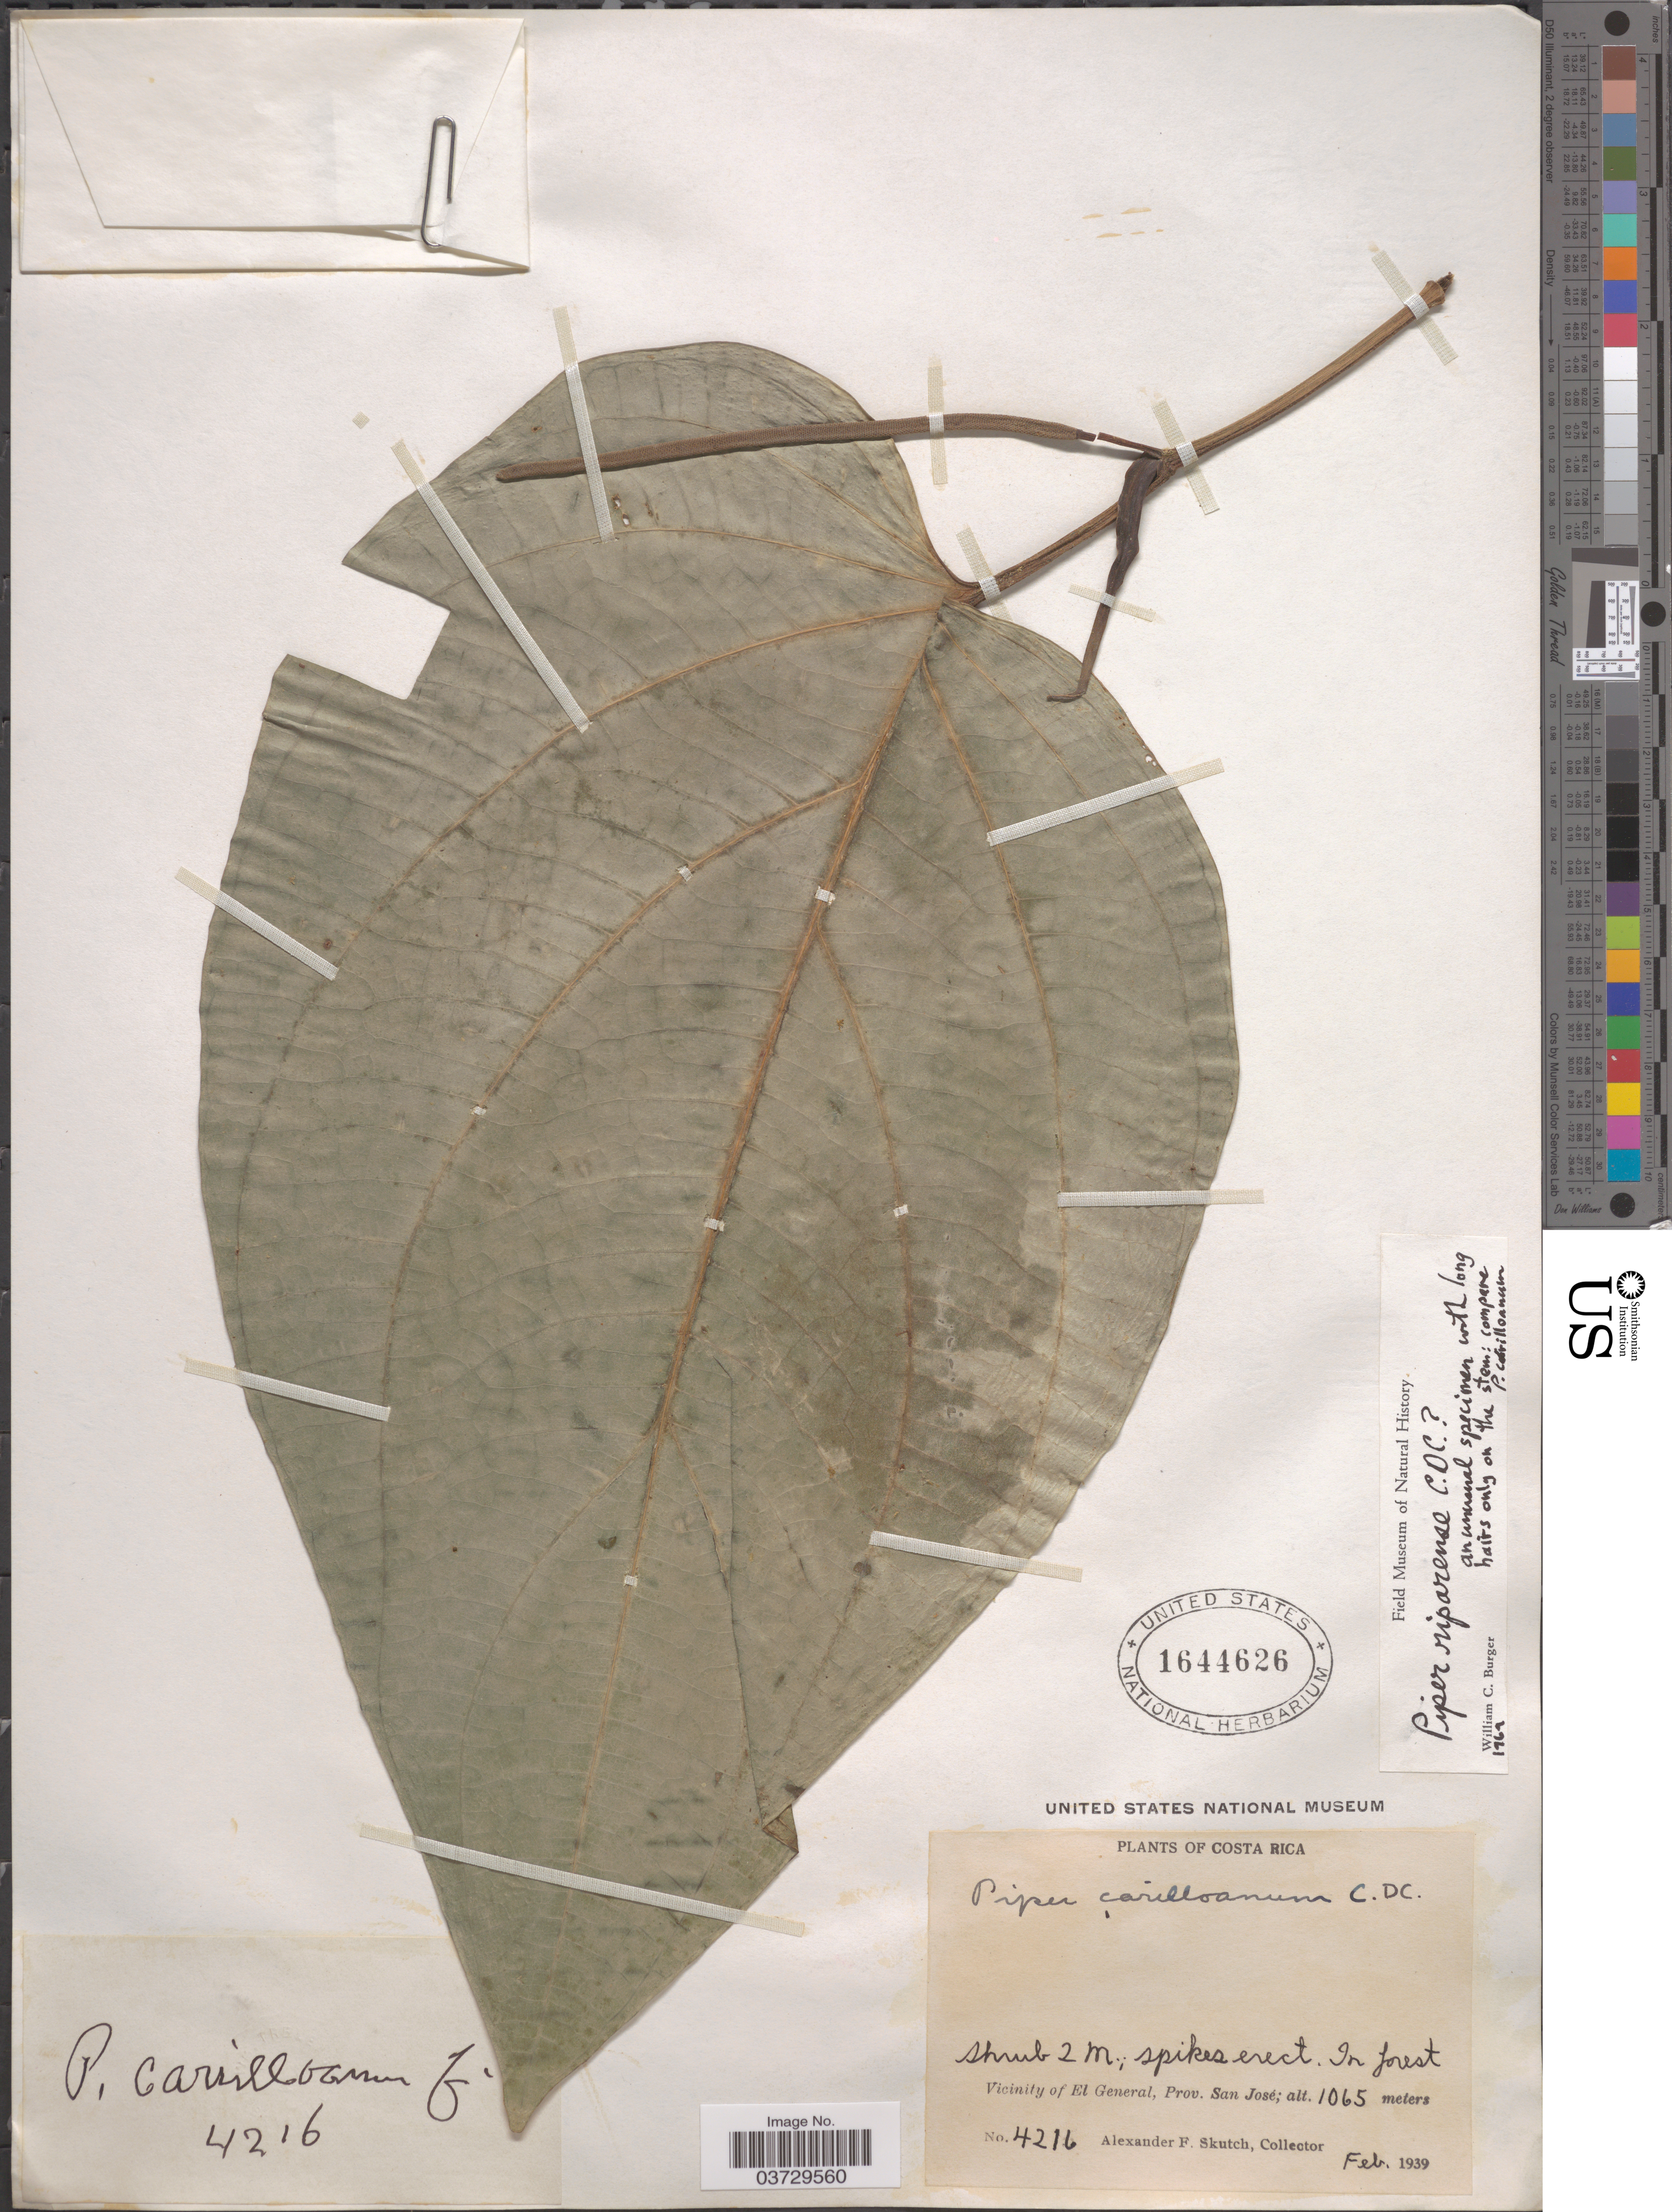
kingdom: Plantae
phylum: Tracheophyta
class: Magnoliopsida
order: Piperales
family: Piperaceae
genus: Piper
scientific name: Piper riparense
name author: C. DC. in Pittier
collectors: A. F. Skutch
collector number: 4216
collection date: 1939-02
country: Costa Rica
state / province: San José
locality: Vicinity of El General.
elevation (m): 1065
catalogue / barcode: US 1644626